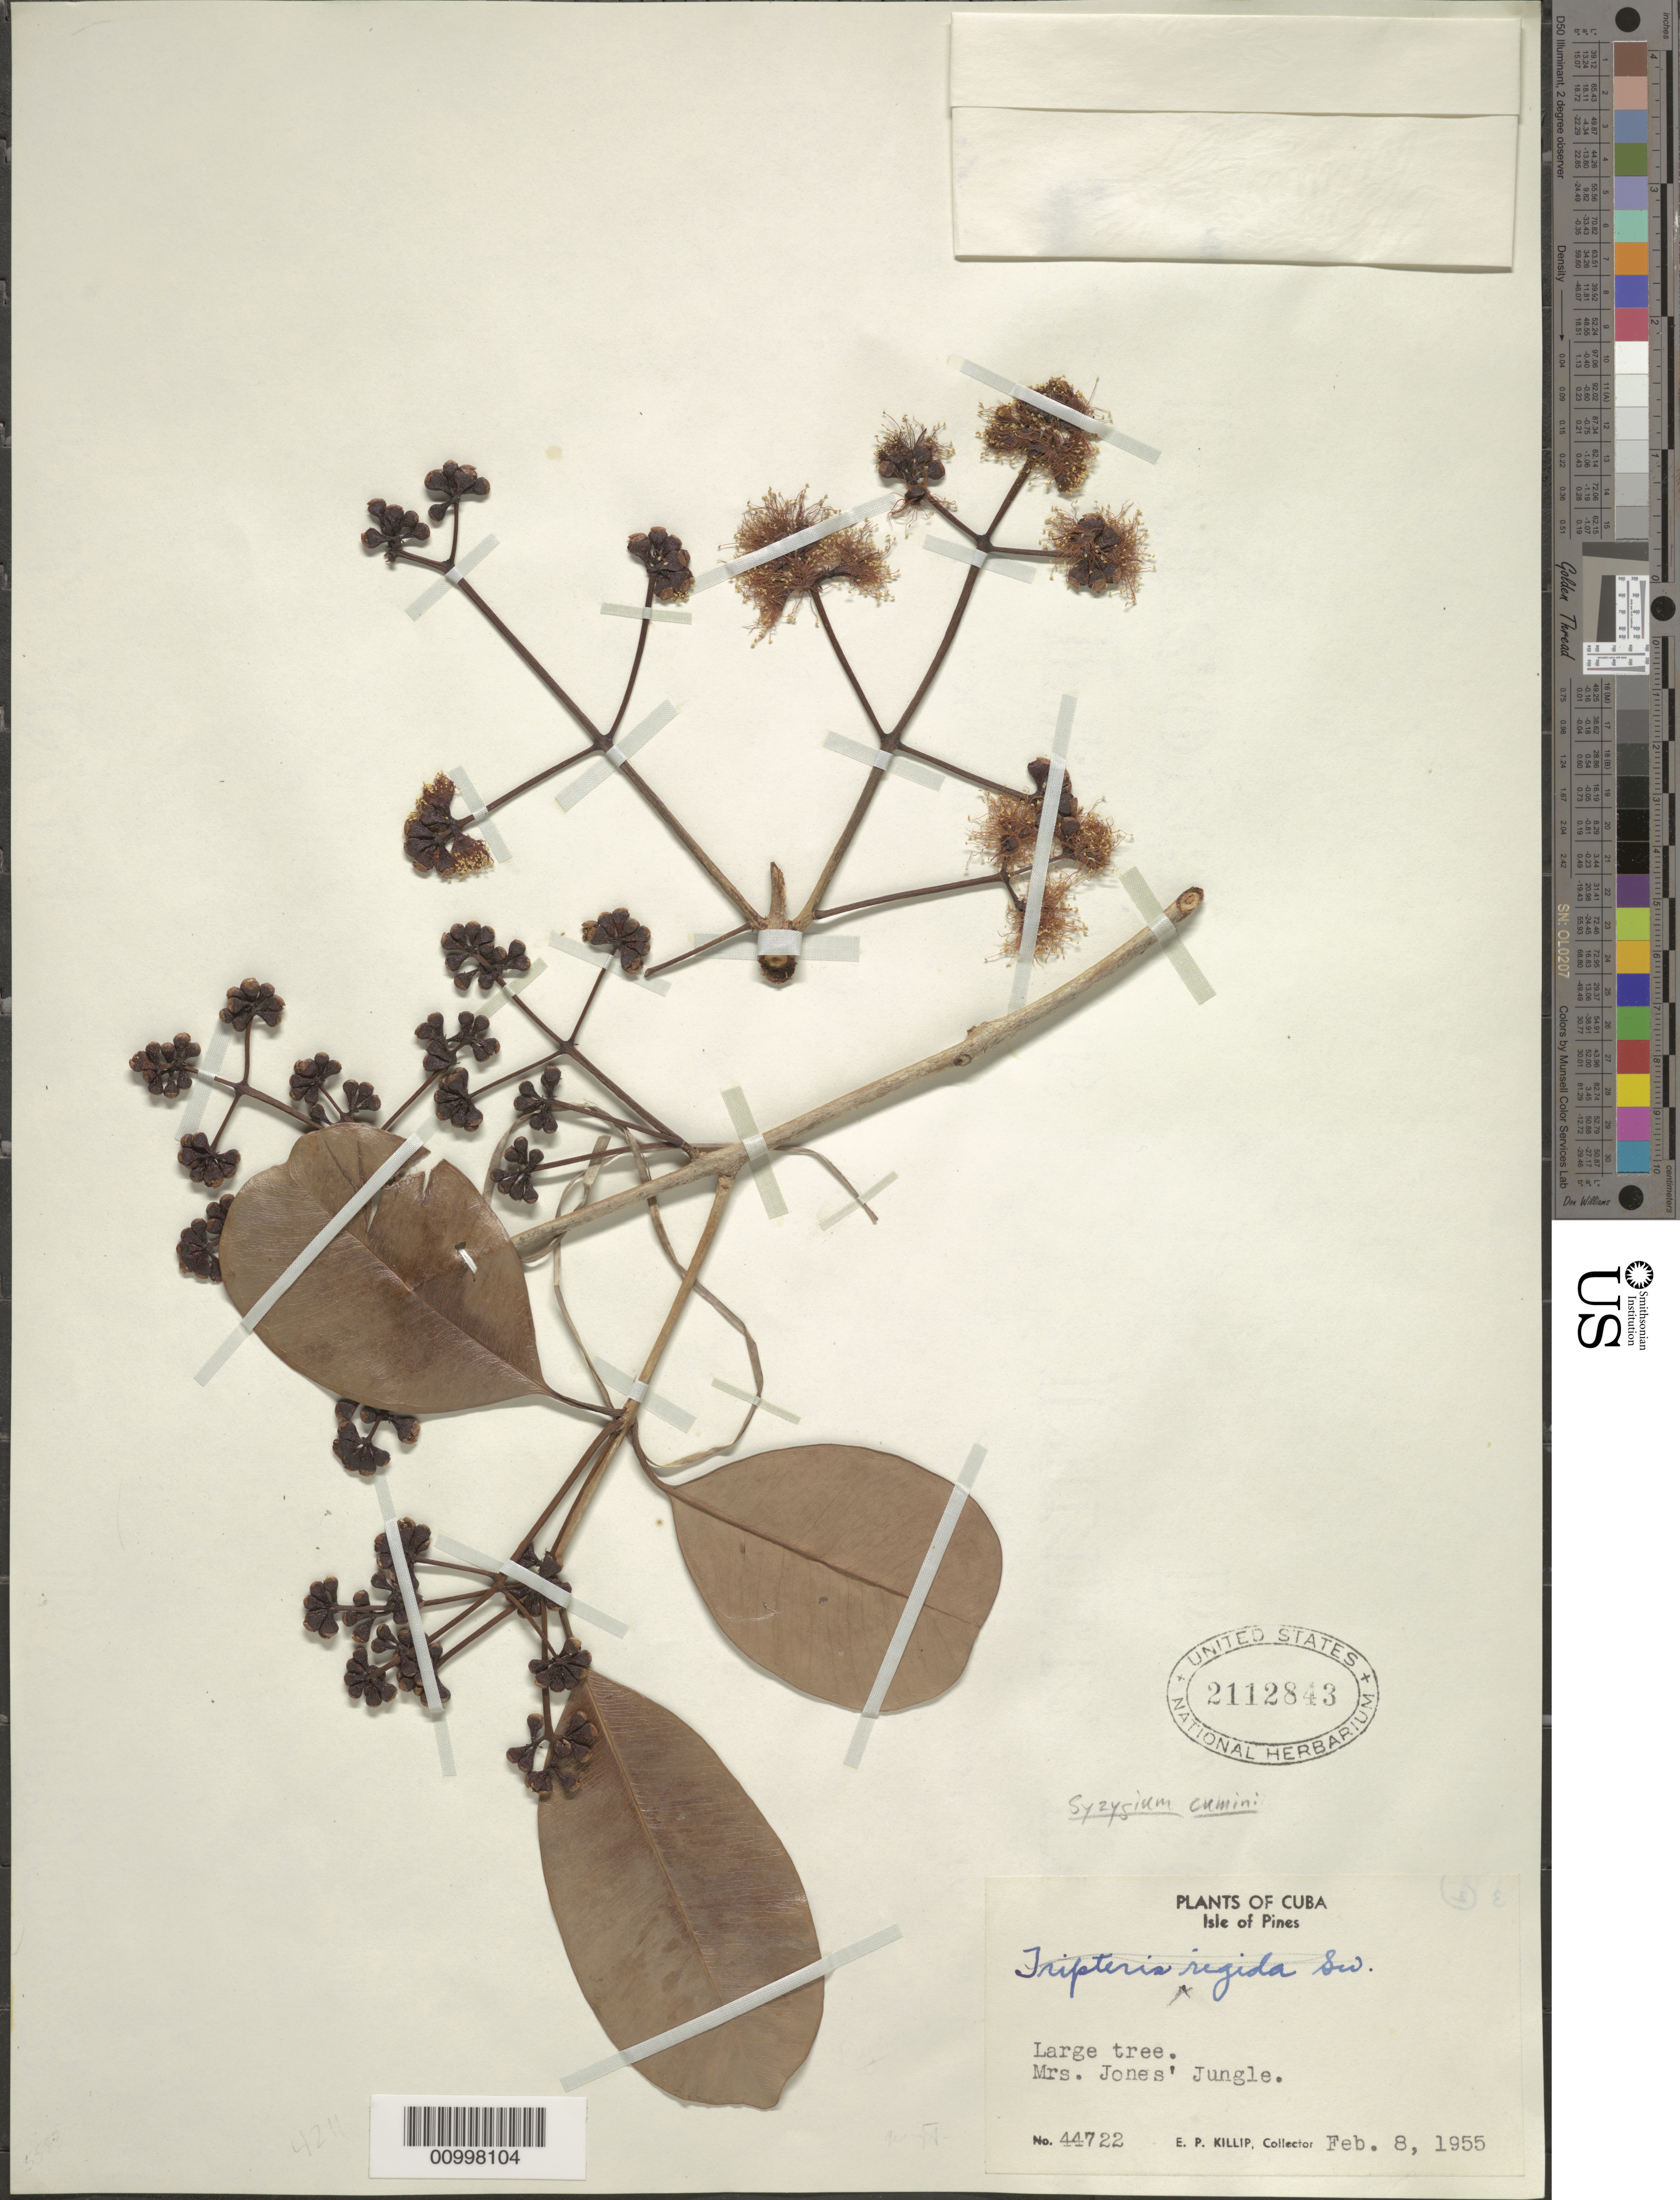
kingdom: Plantae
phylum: Tracheophyta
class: Magnoliopsida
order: Myrtales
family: Myrtaceae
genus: Syzygium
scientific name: Syzygium cumini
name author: (L.) Skeels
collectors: E. P. Killip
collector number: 44722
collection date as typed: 08 Feb 1955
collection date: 1955-02-08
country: Cuba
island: Isla de la Juventud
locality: Mrs Jones' jungle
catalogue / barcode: US 2112843